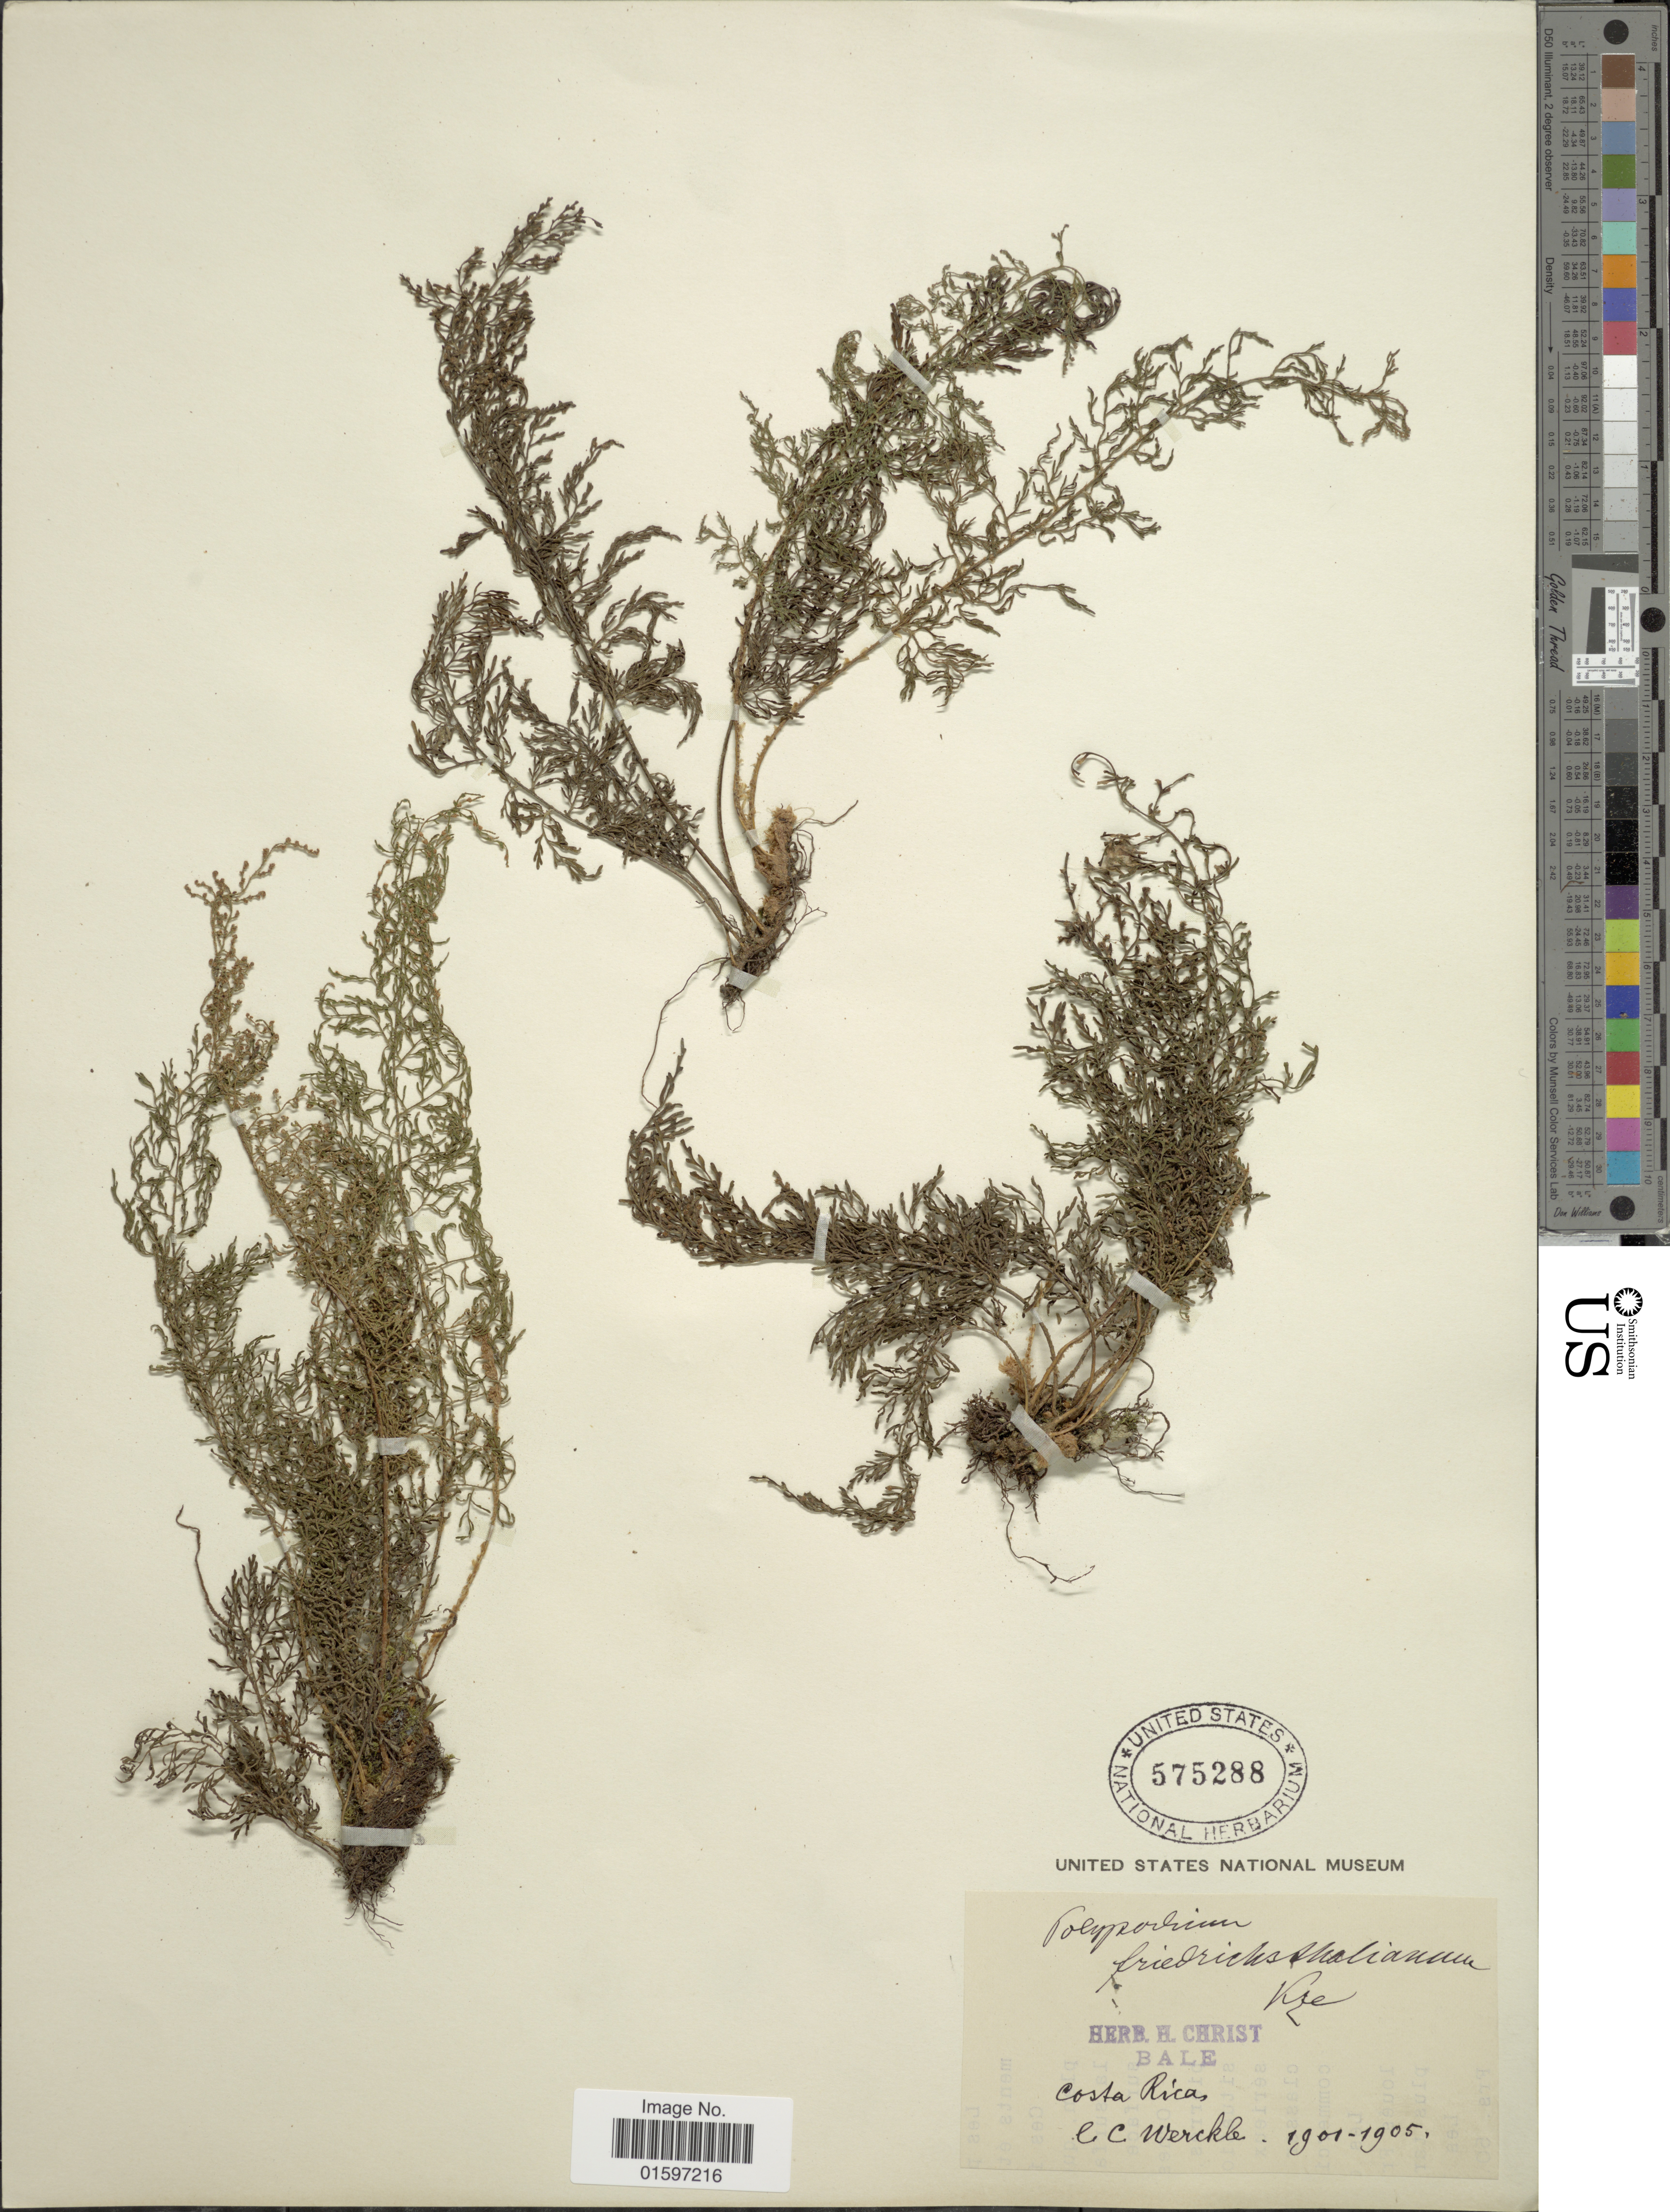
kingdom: Plantae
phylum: Tracheophyta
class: Polypodiopsida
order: Polypodiales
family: Polypodiaceae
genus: Pleopeltis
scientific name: Pleopeltis friedrichsthaliana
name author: (Kunze)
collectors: C. C Wercklé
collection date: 1901/1905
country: Costa Rica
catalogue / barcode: US 575288